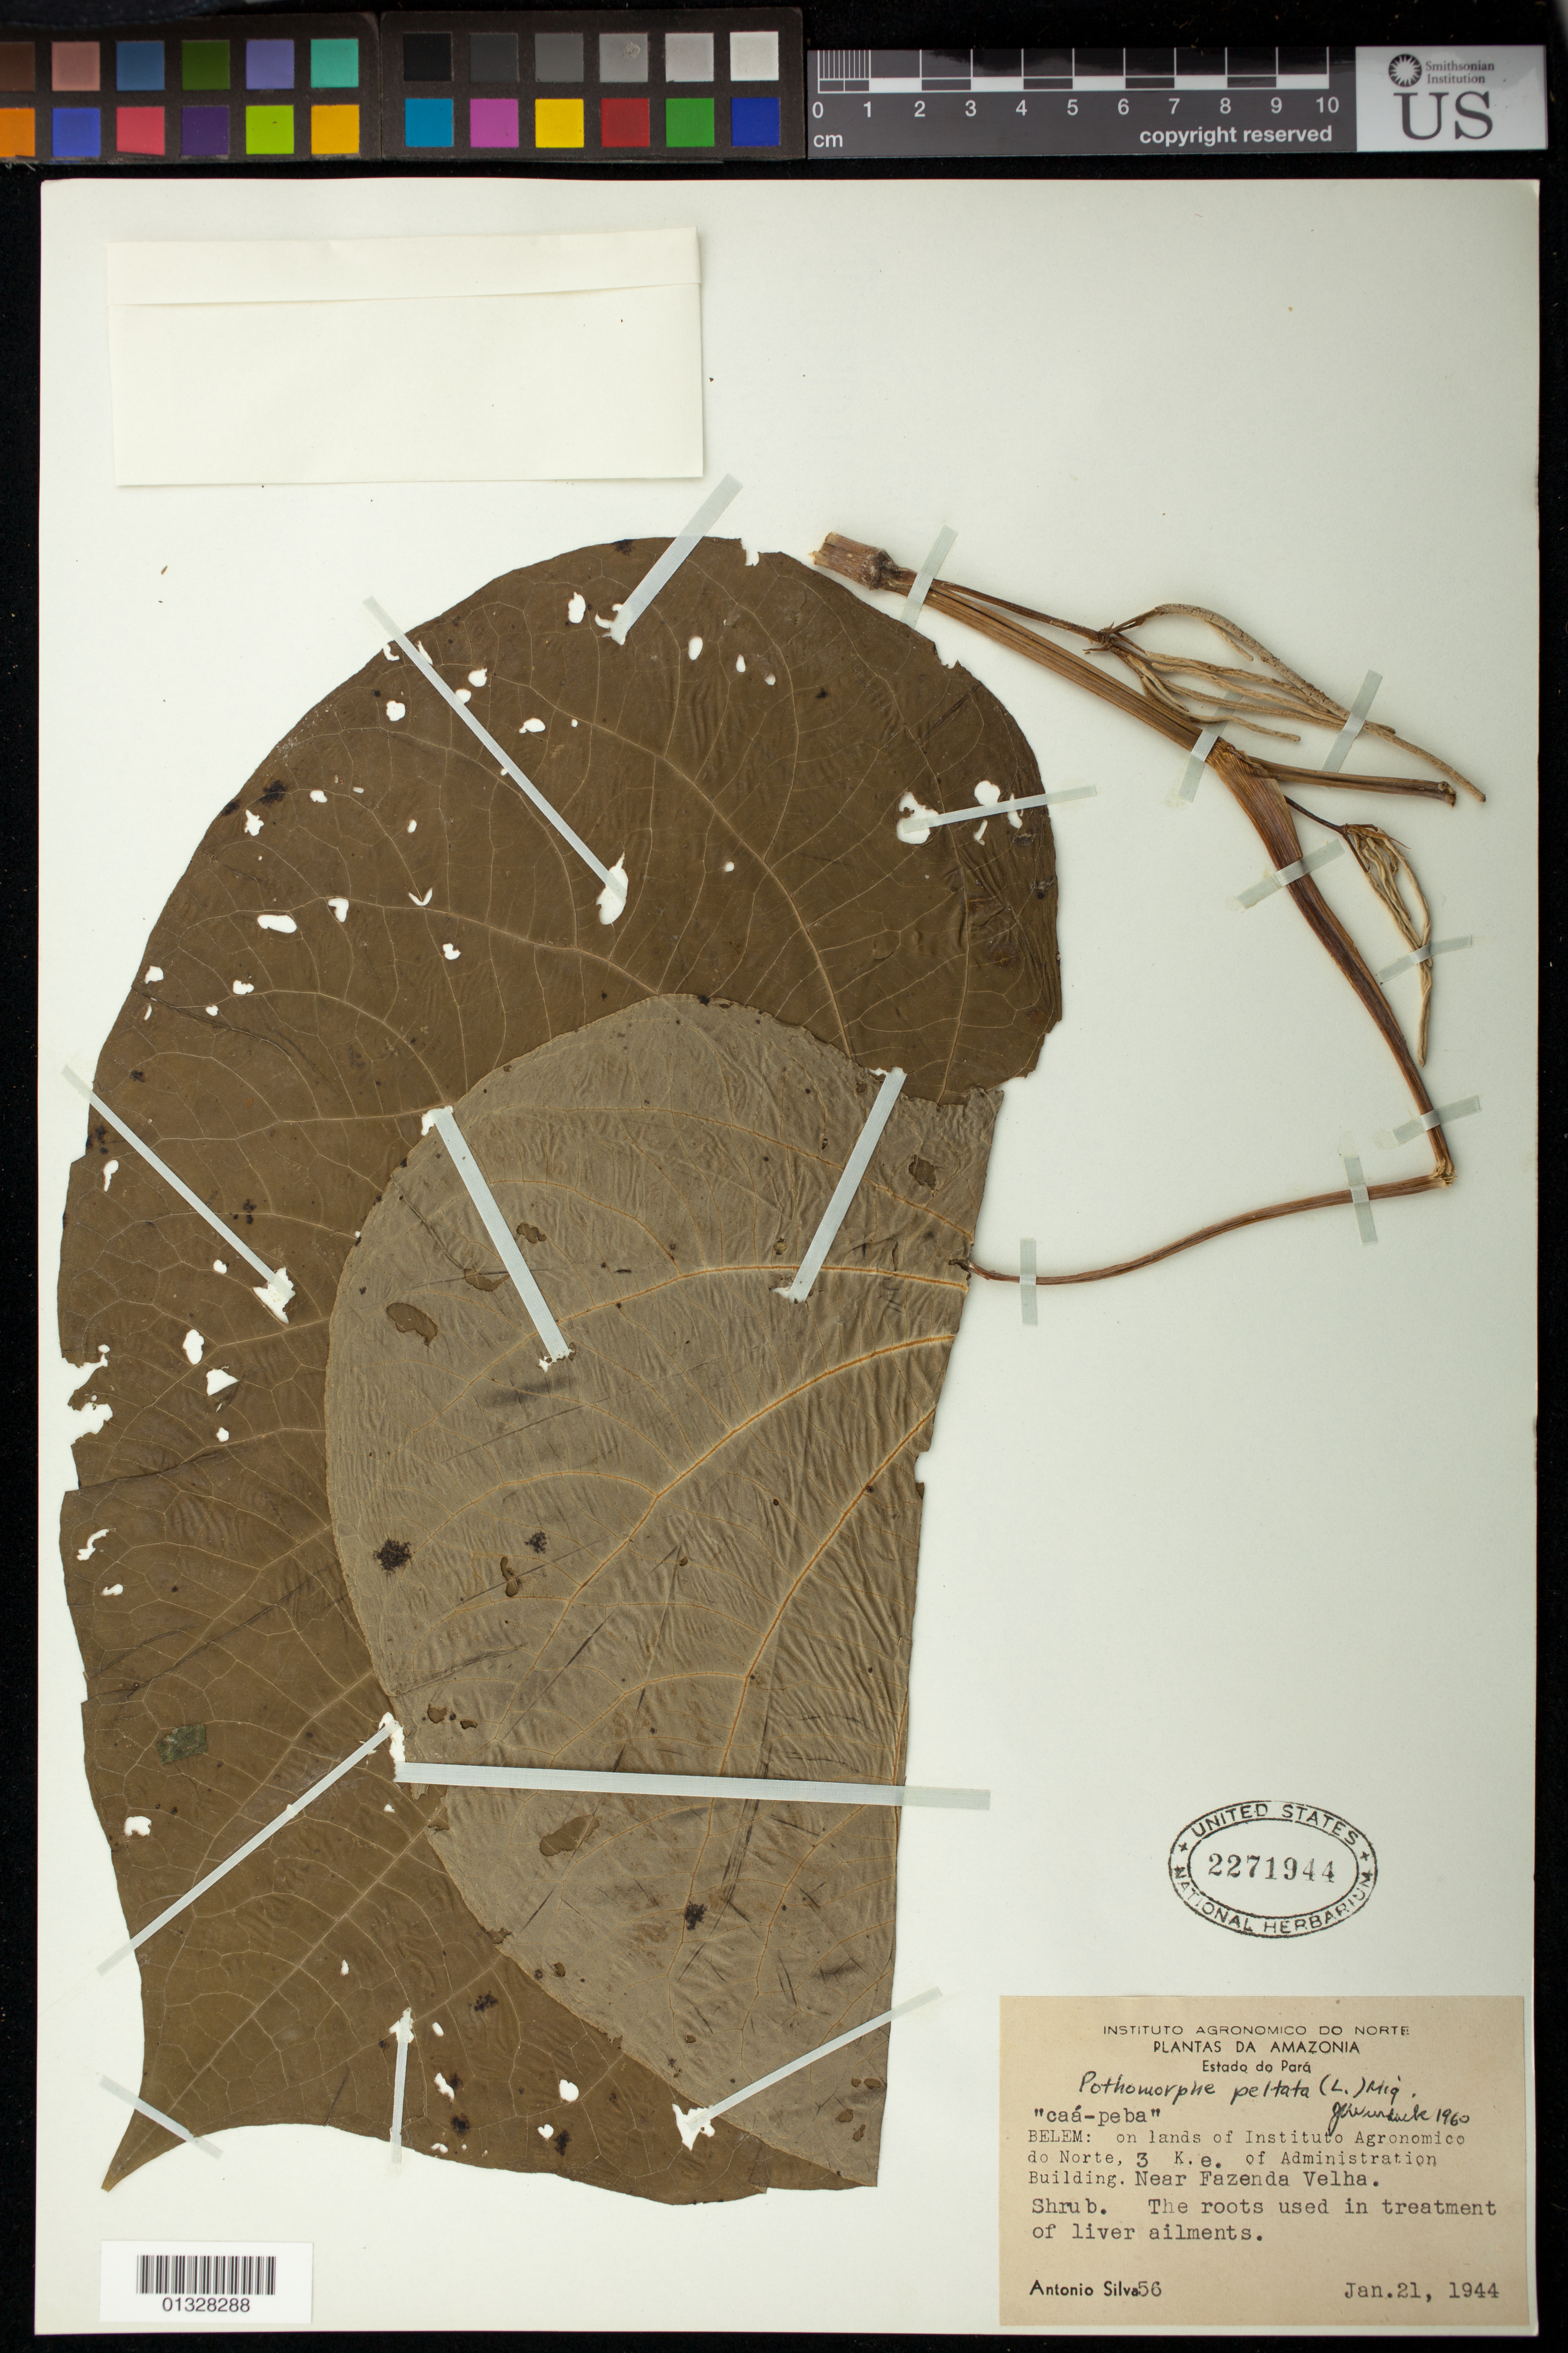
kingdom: Plantae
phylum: Tracheophyta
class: Magnoliopsida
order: Piperales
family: Piperaceae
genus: Piper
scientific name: Piper peltatum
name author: L.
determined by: Strong, M. T., (US), Smithsonian Institution - National Museum of Natural History (UNITED STATES)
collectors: A. Silva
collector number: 56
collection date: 1944-01-21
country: Brazil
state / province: Pará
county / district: Belém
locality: On lands of Instituto Agronômico do Norte, 3 Km E of Administration Building. Near Fazenda Velha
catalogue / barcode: US 2271944